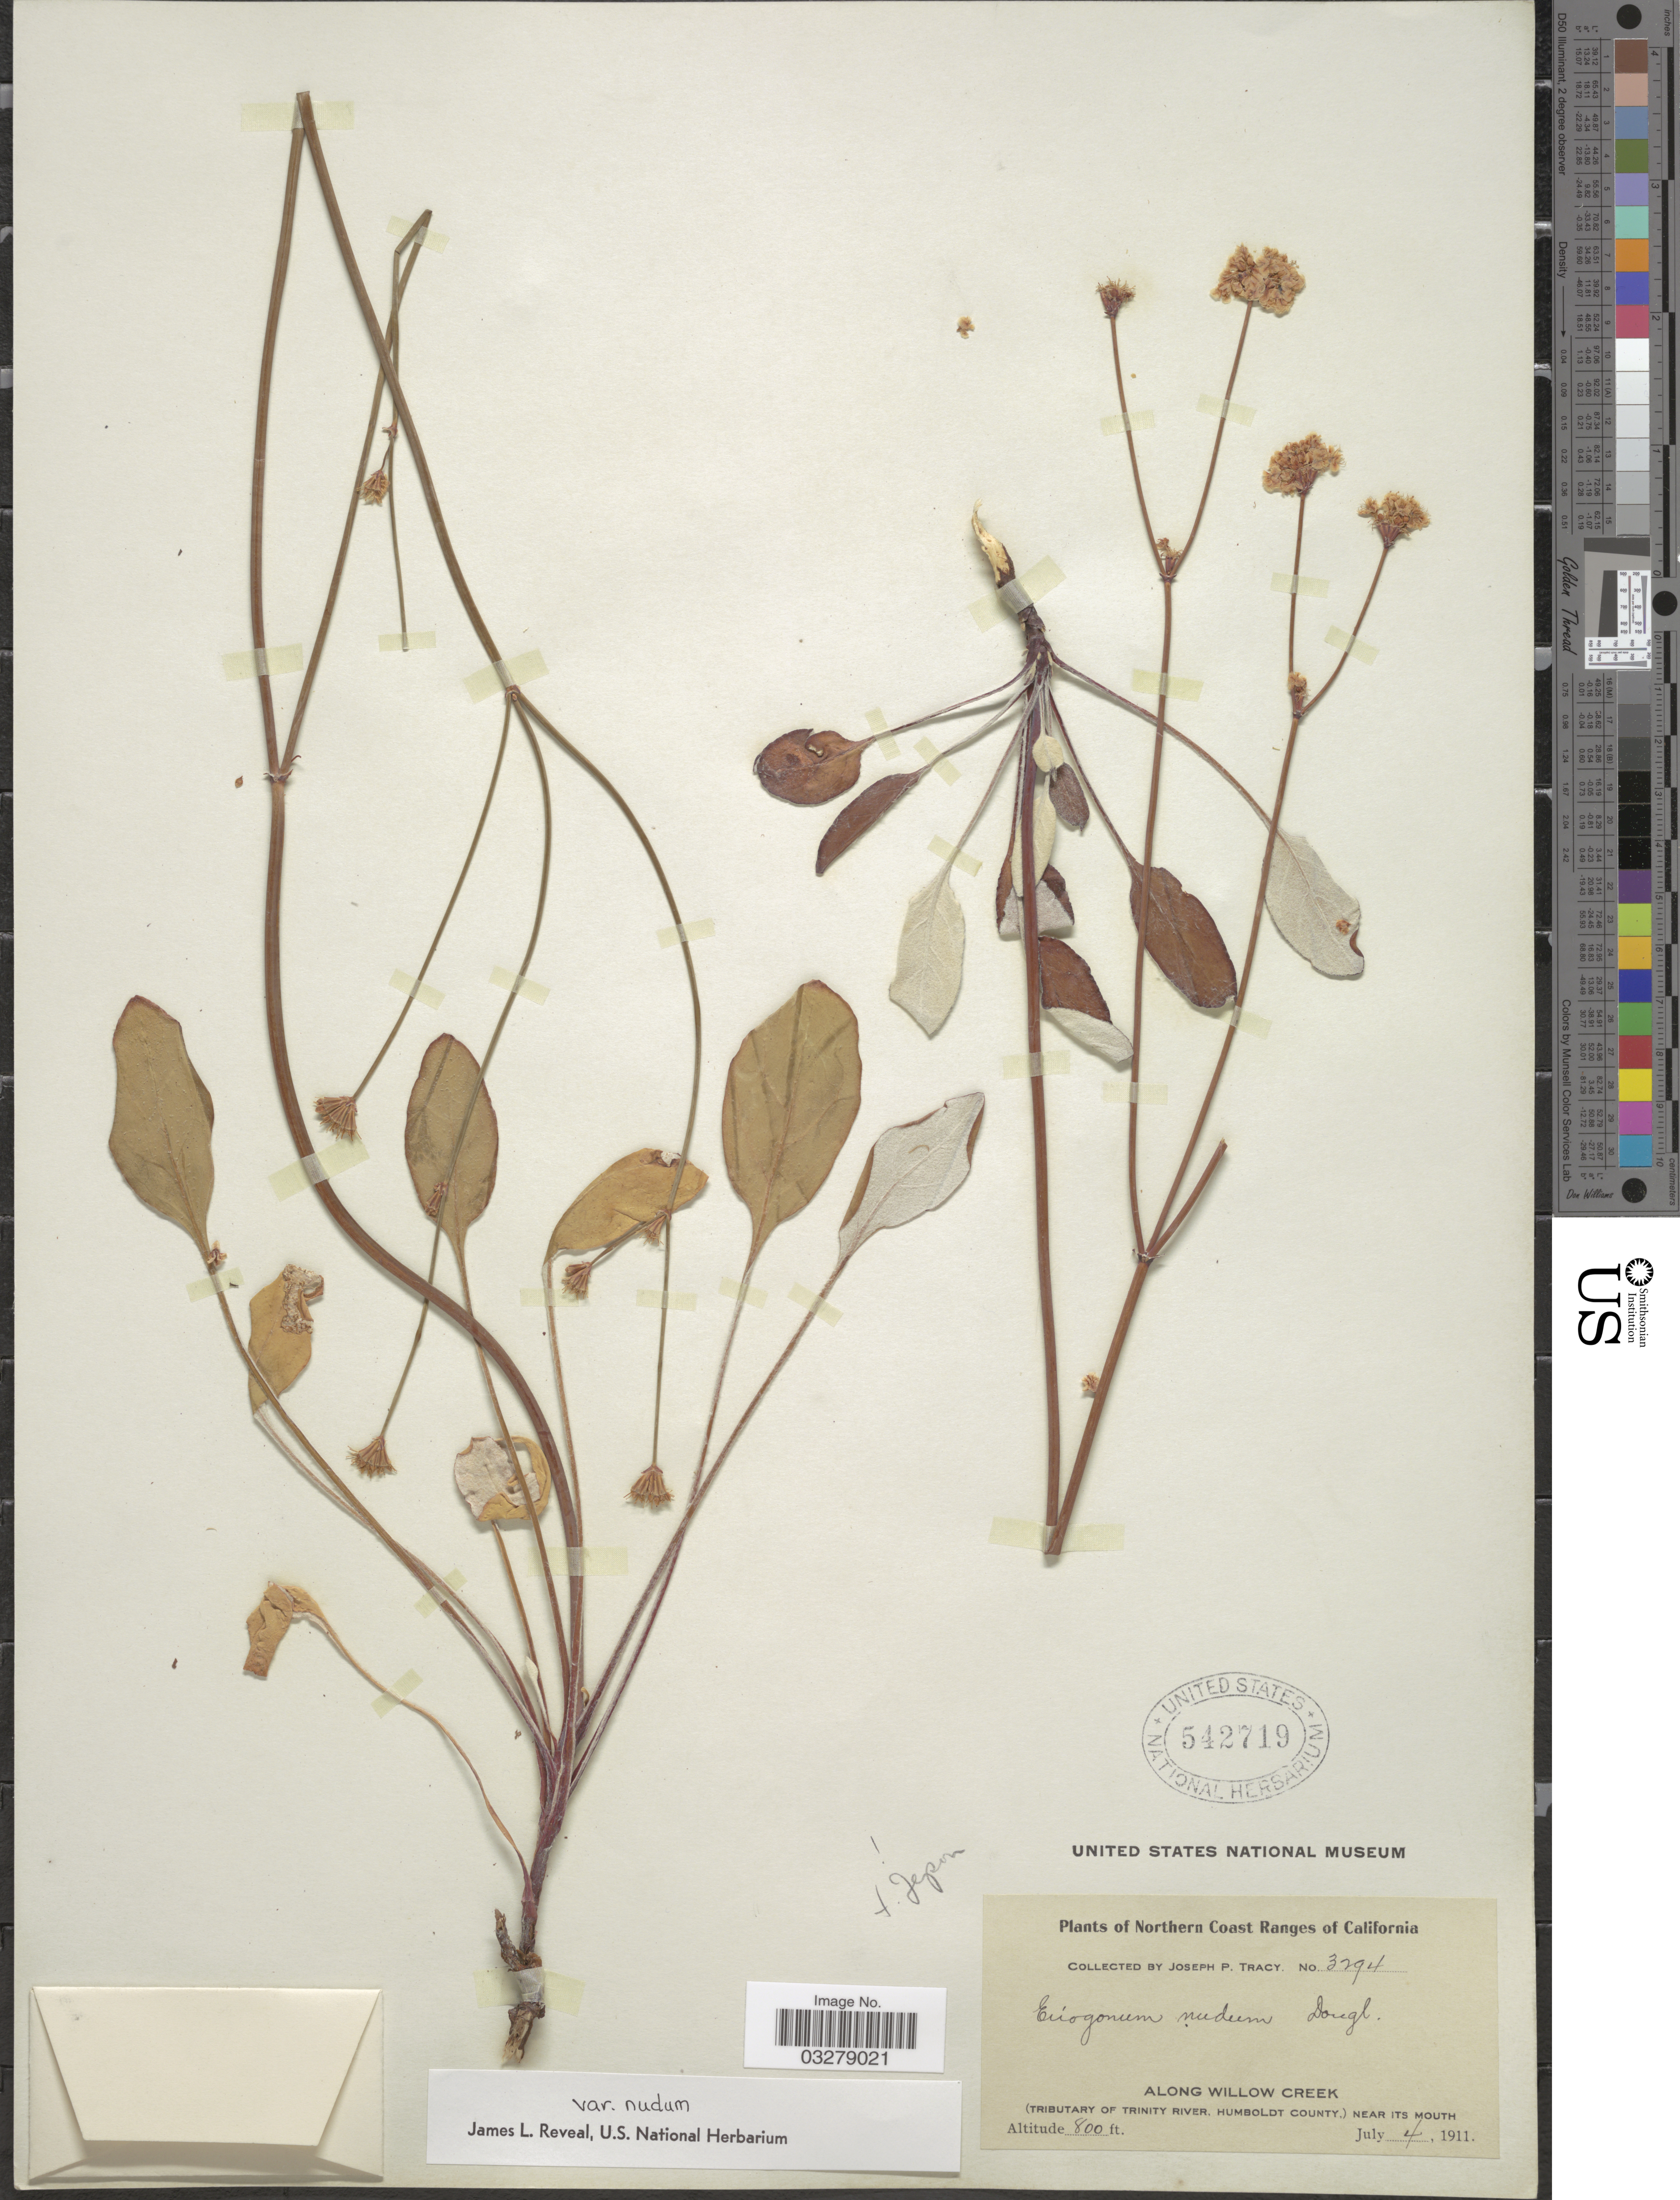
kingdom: Plantae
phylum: Tracheophyta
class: Magnoliopsida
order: Caryophyllales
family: Polygonaceae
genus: Eriogonum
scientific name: Eriogonum nudum var. nudum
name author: Douglas ex Benth.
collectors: J. Tracy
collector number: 3294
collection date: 1911-07-04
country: United States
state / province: California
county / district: Humboldt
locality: Northern Coast Ranges, Along Willow Creek (tributary of Trinity River Humboldt County) near its mouth.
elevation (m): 244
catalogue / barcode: US 542719